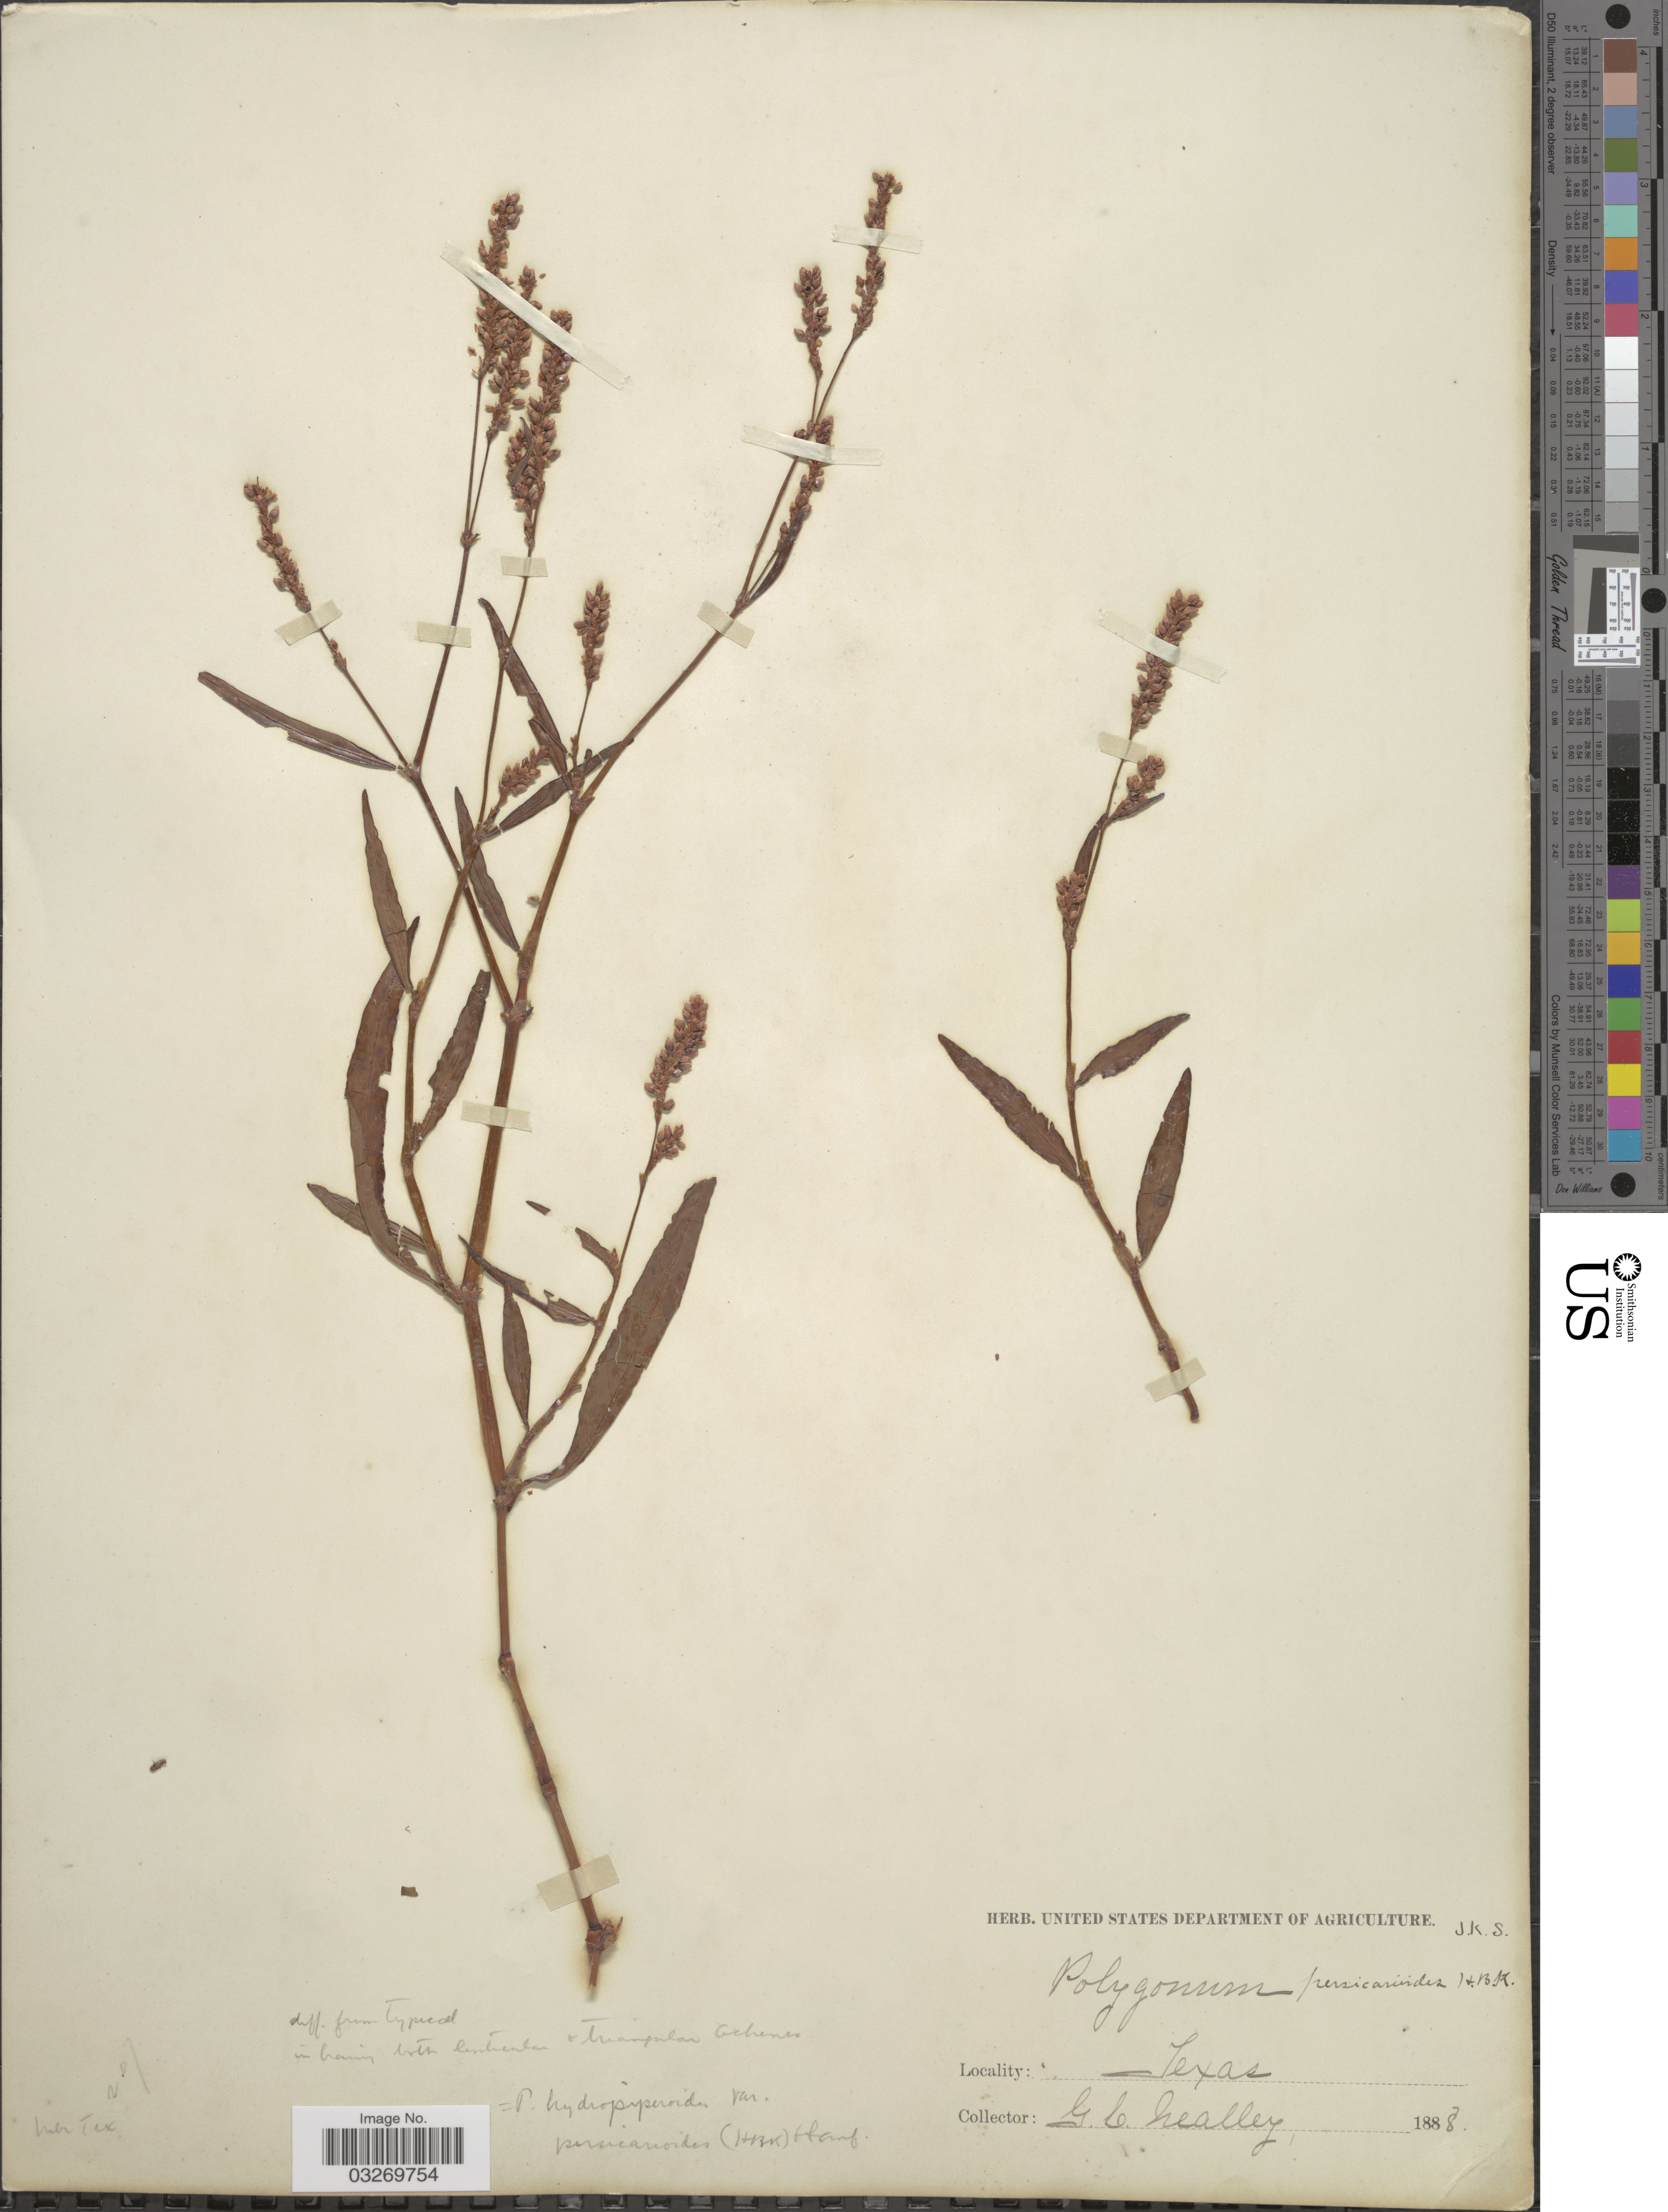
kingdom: Plantae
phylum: Tracheophyta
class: Magnoliopsida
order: Caryophyllales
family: Polygonaceae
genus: Persicaria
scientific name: Persicaria hydropiperoides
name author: (Michx.) Small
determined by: Atha, D. E.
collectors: G. Neally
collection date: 1888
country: United States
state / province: Texas